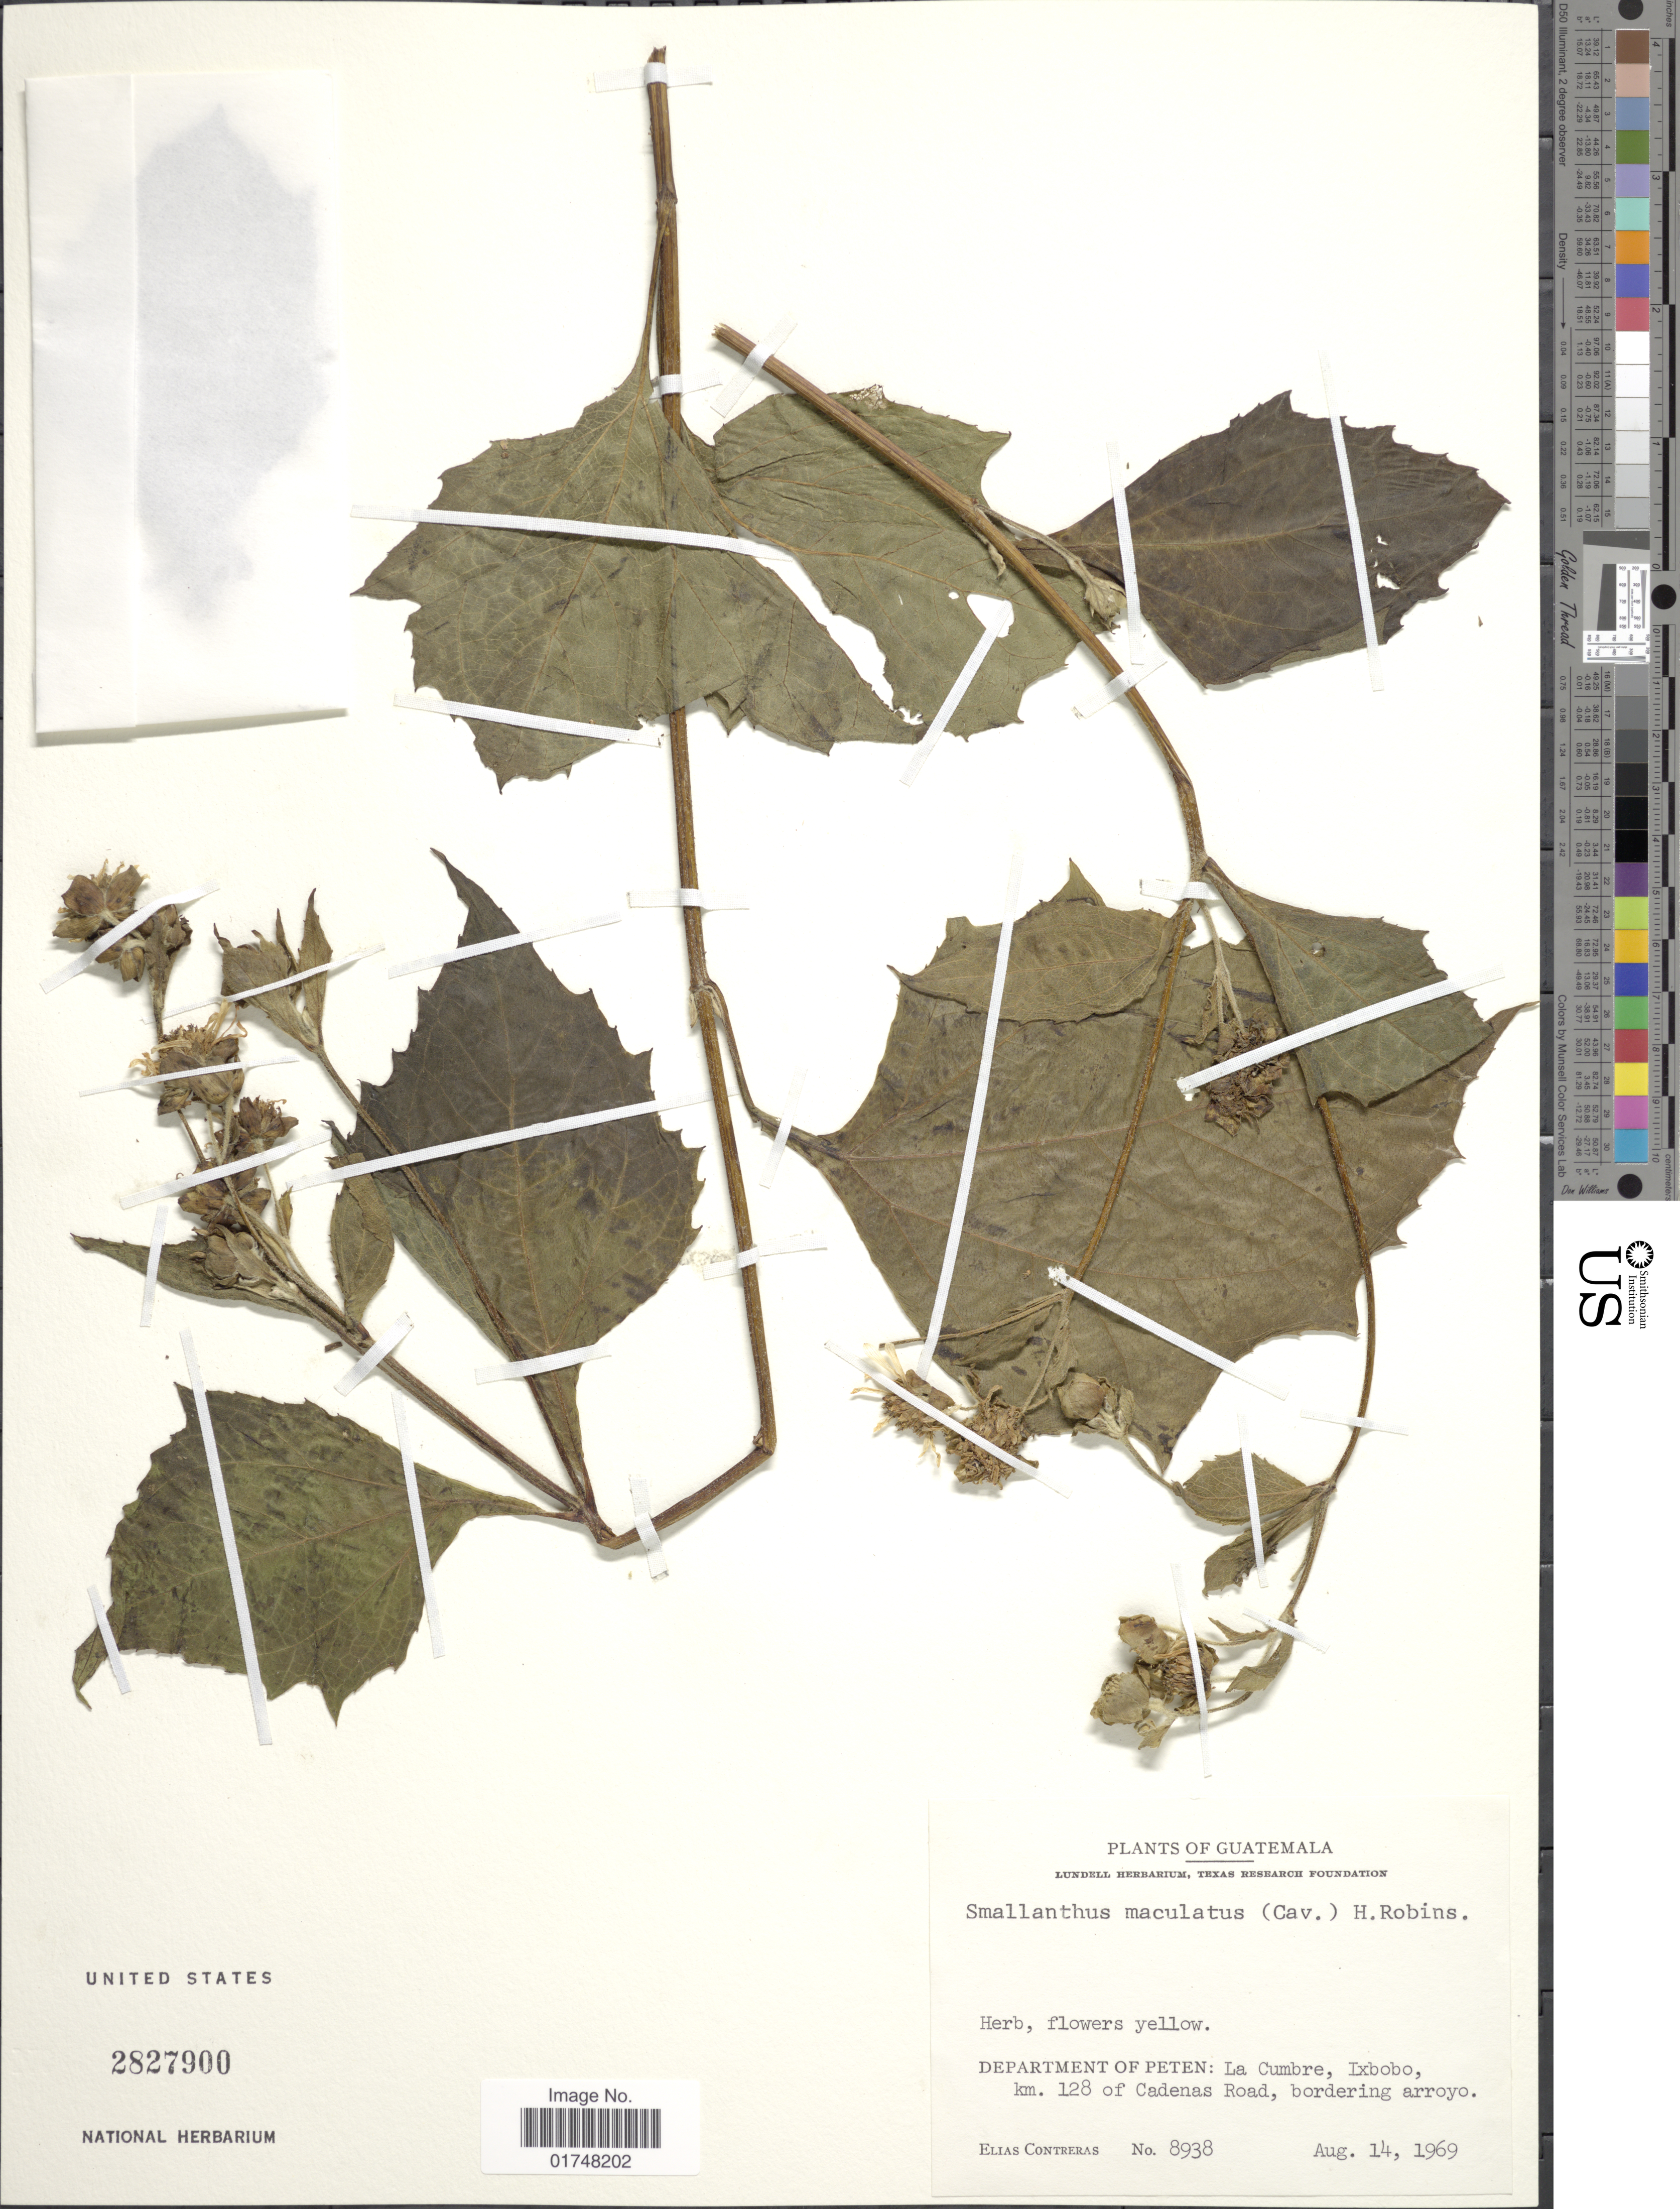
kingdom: Plantae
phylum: Tracheophyta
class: Magnoliopsida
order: Asterales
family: Asteraceae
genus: Smallanthus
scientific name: Smallanthus maculatus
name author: (Cav.) H. Rob.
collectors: E. Contreras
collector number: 8938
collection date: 1969-08-14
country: Guatemala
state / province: El Petén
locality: La Cumbre, Ixbobo, km 128 of Cadenas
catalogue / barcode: US 2827900